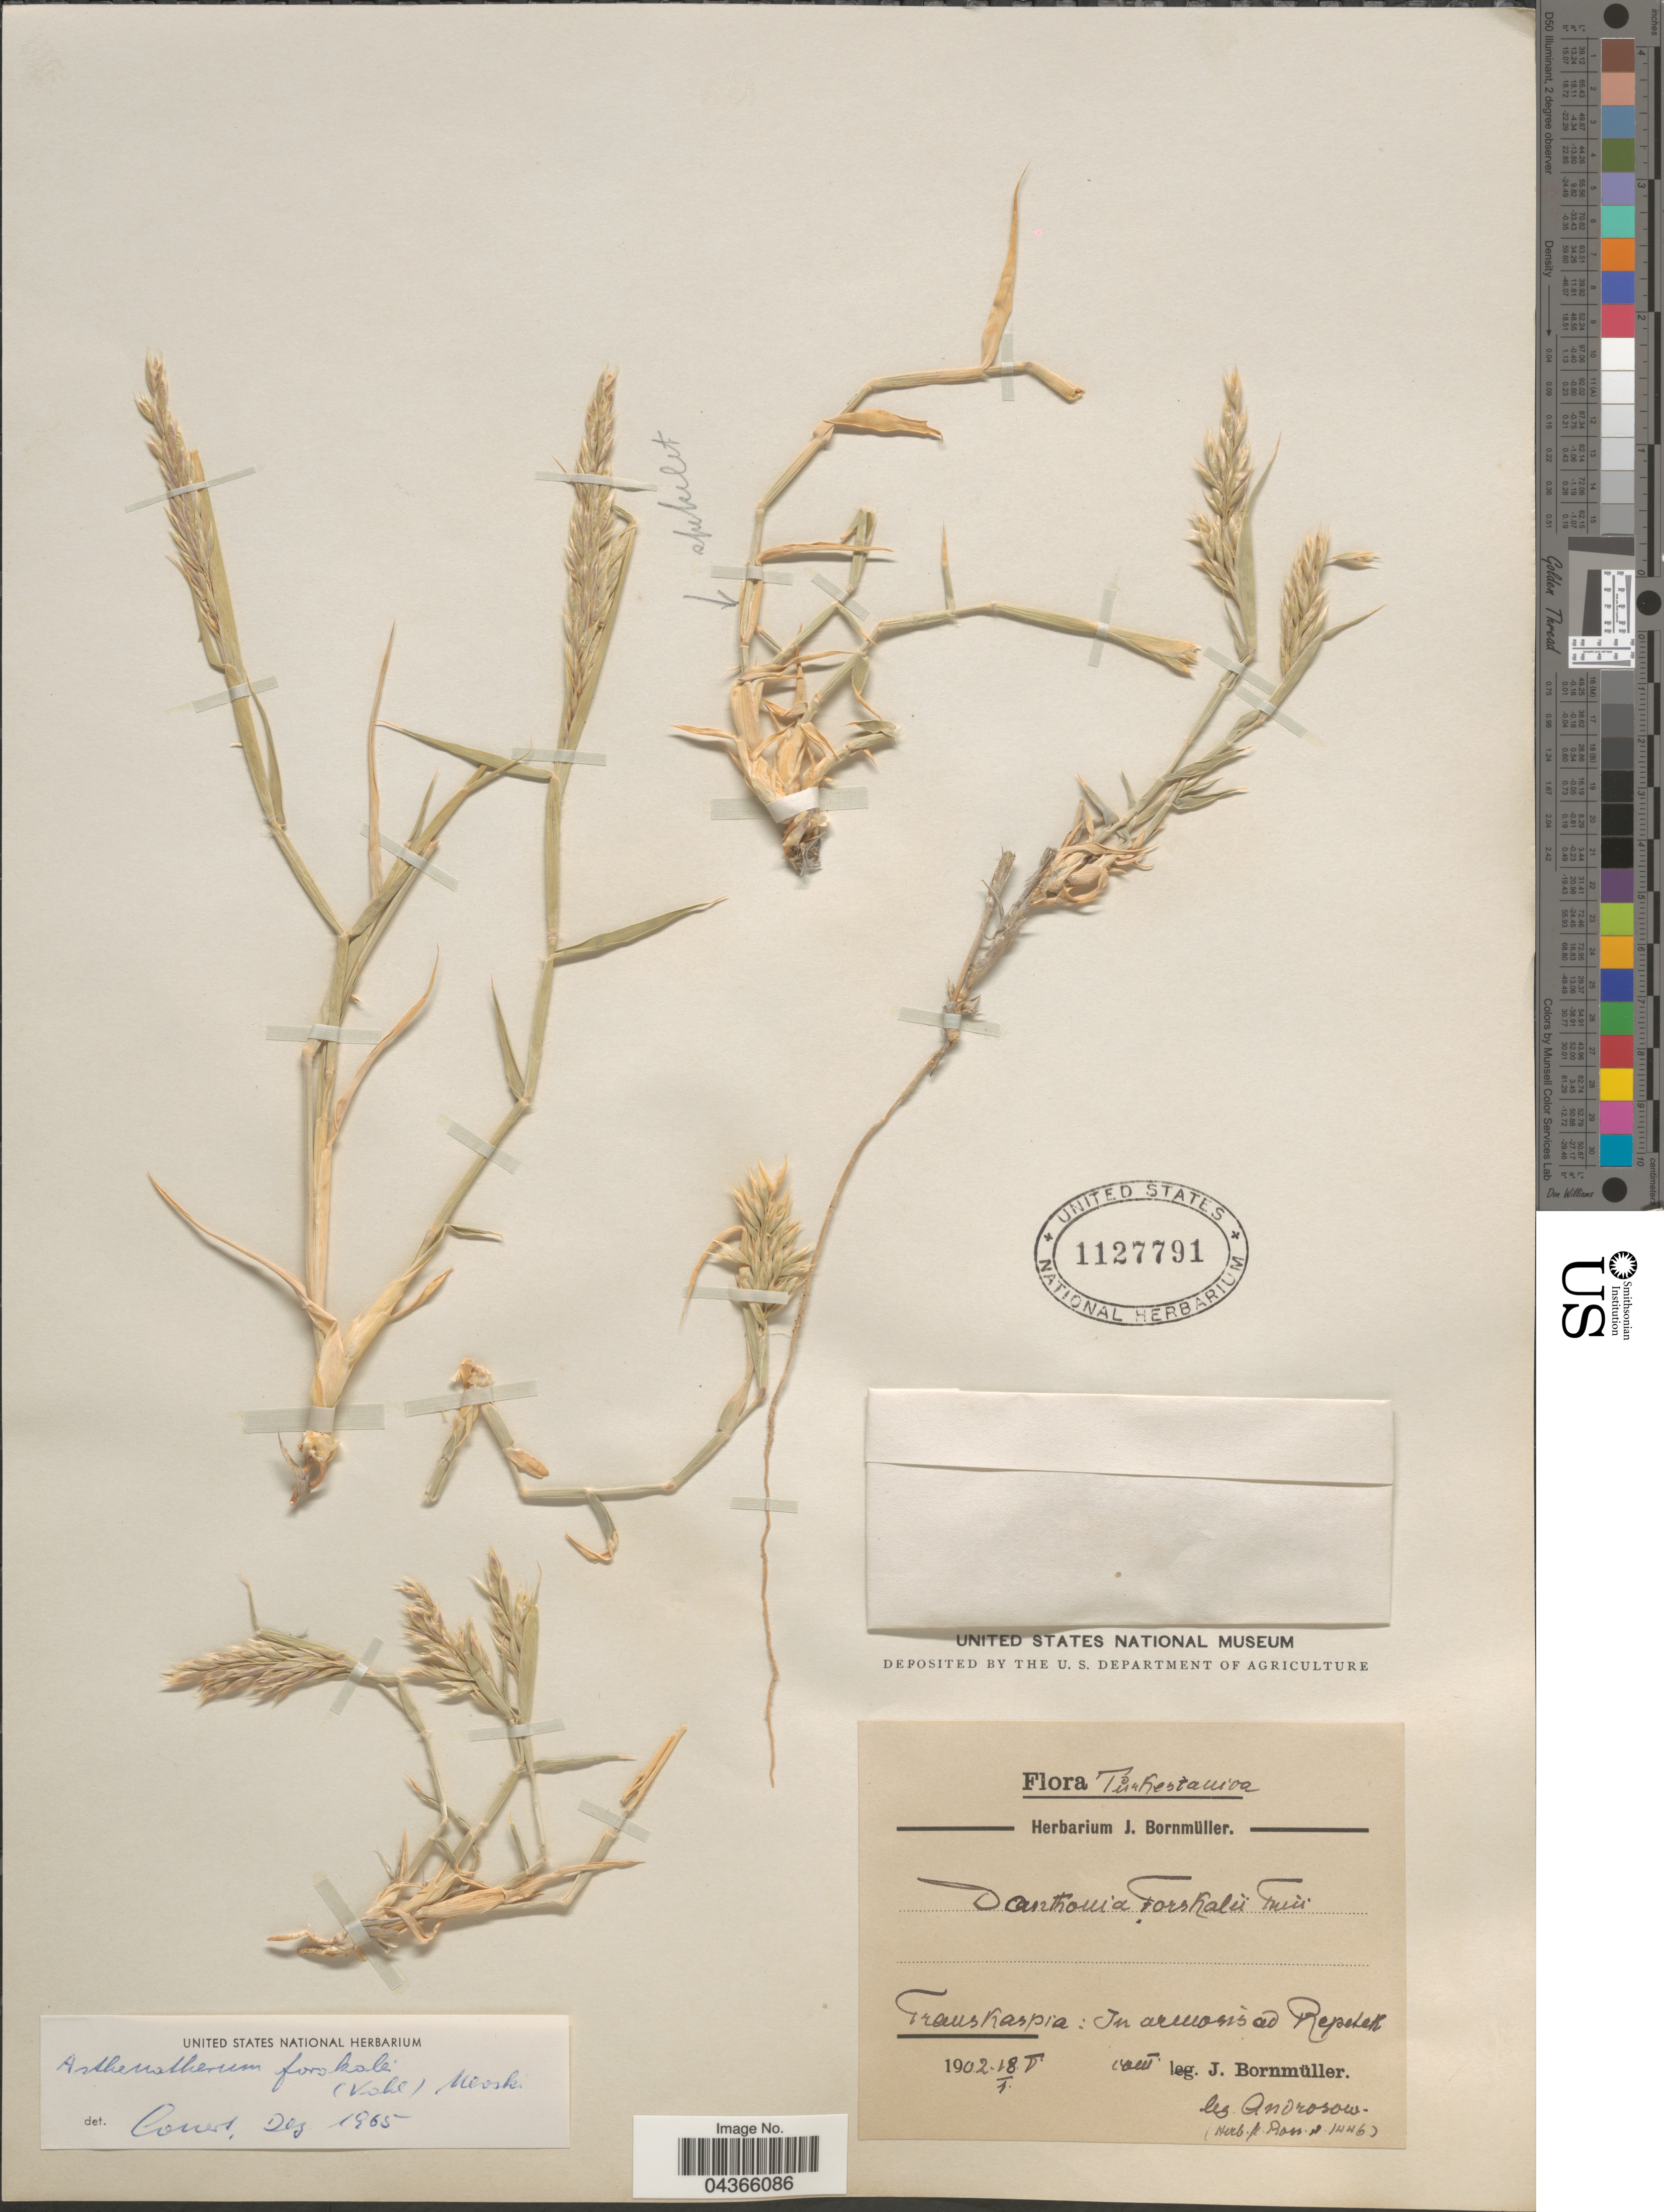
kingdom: Plantae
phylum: Tracheophyta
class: Liliopsida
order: Poales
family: Poaceae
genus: Centropodia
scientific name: Centropodia forsskalii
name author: (Vahl) Cope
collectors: Androssov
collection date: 1902-05-01/1902-05-18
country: Turkmenistan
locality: Tůrkestanioa. Transkaspia: In arenosis ad Repetek.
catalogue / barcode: US 1127791